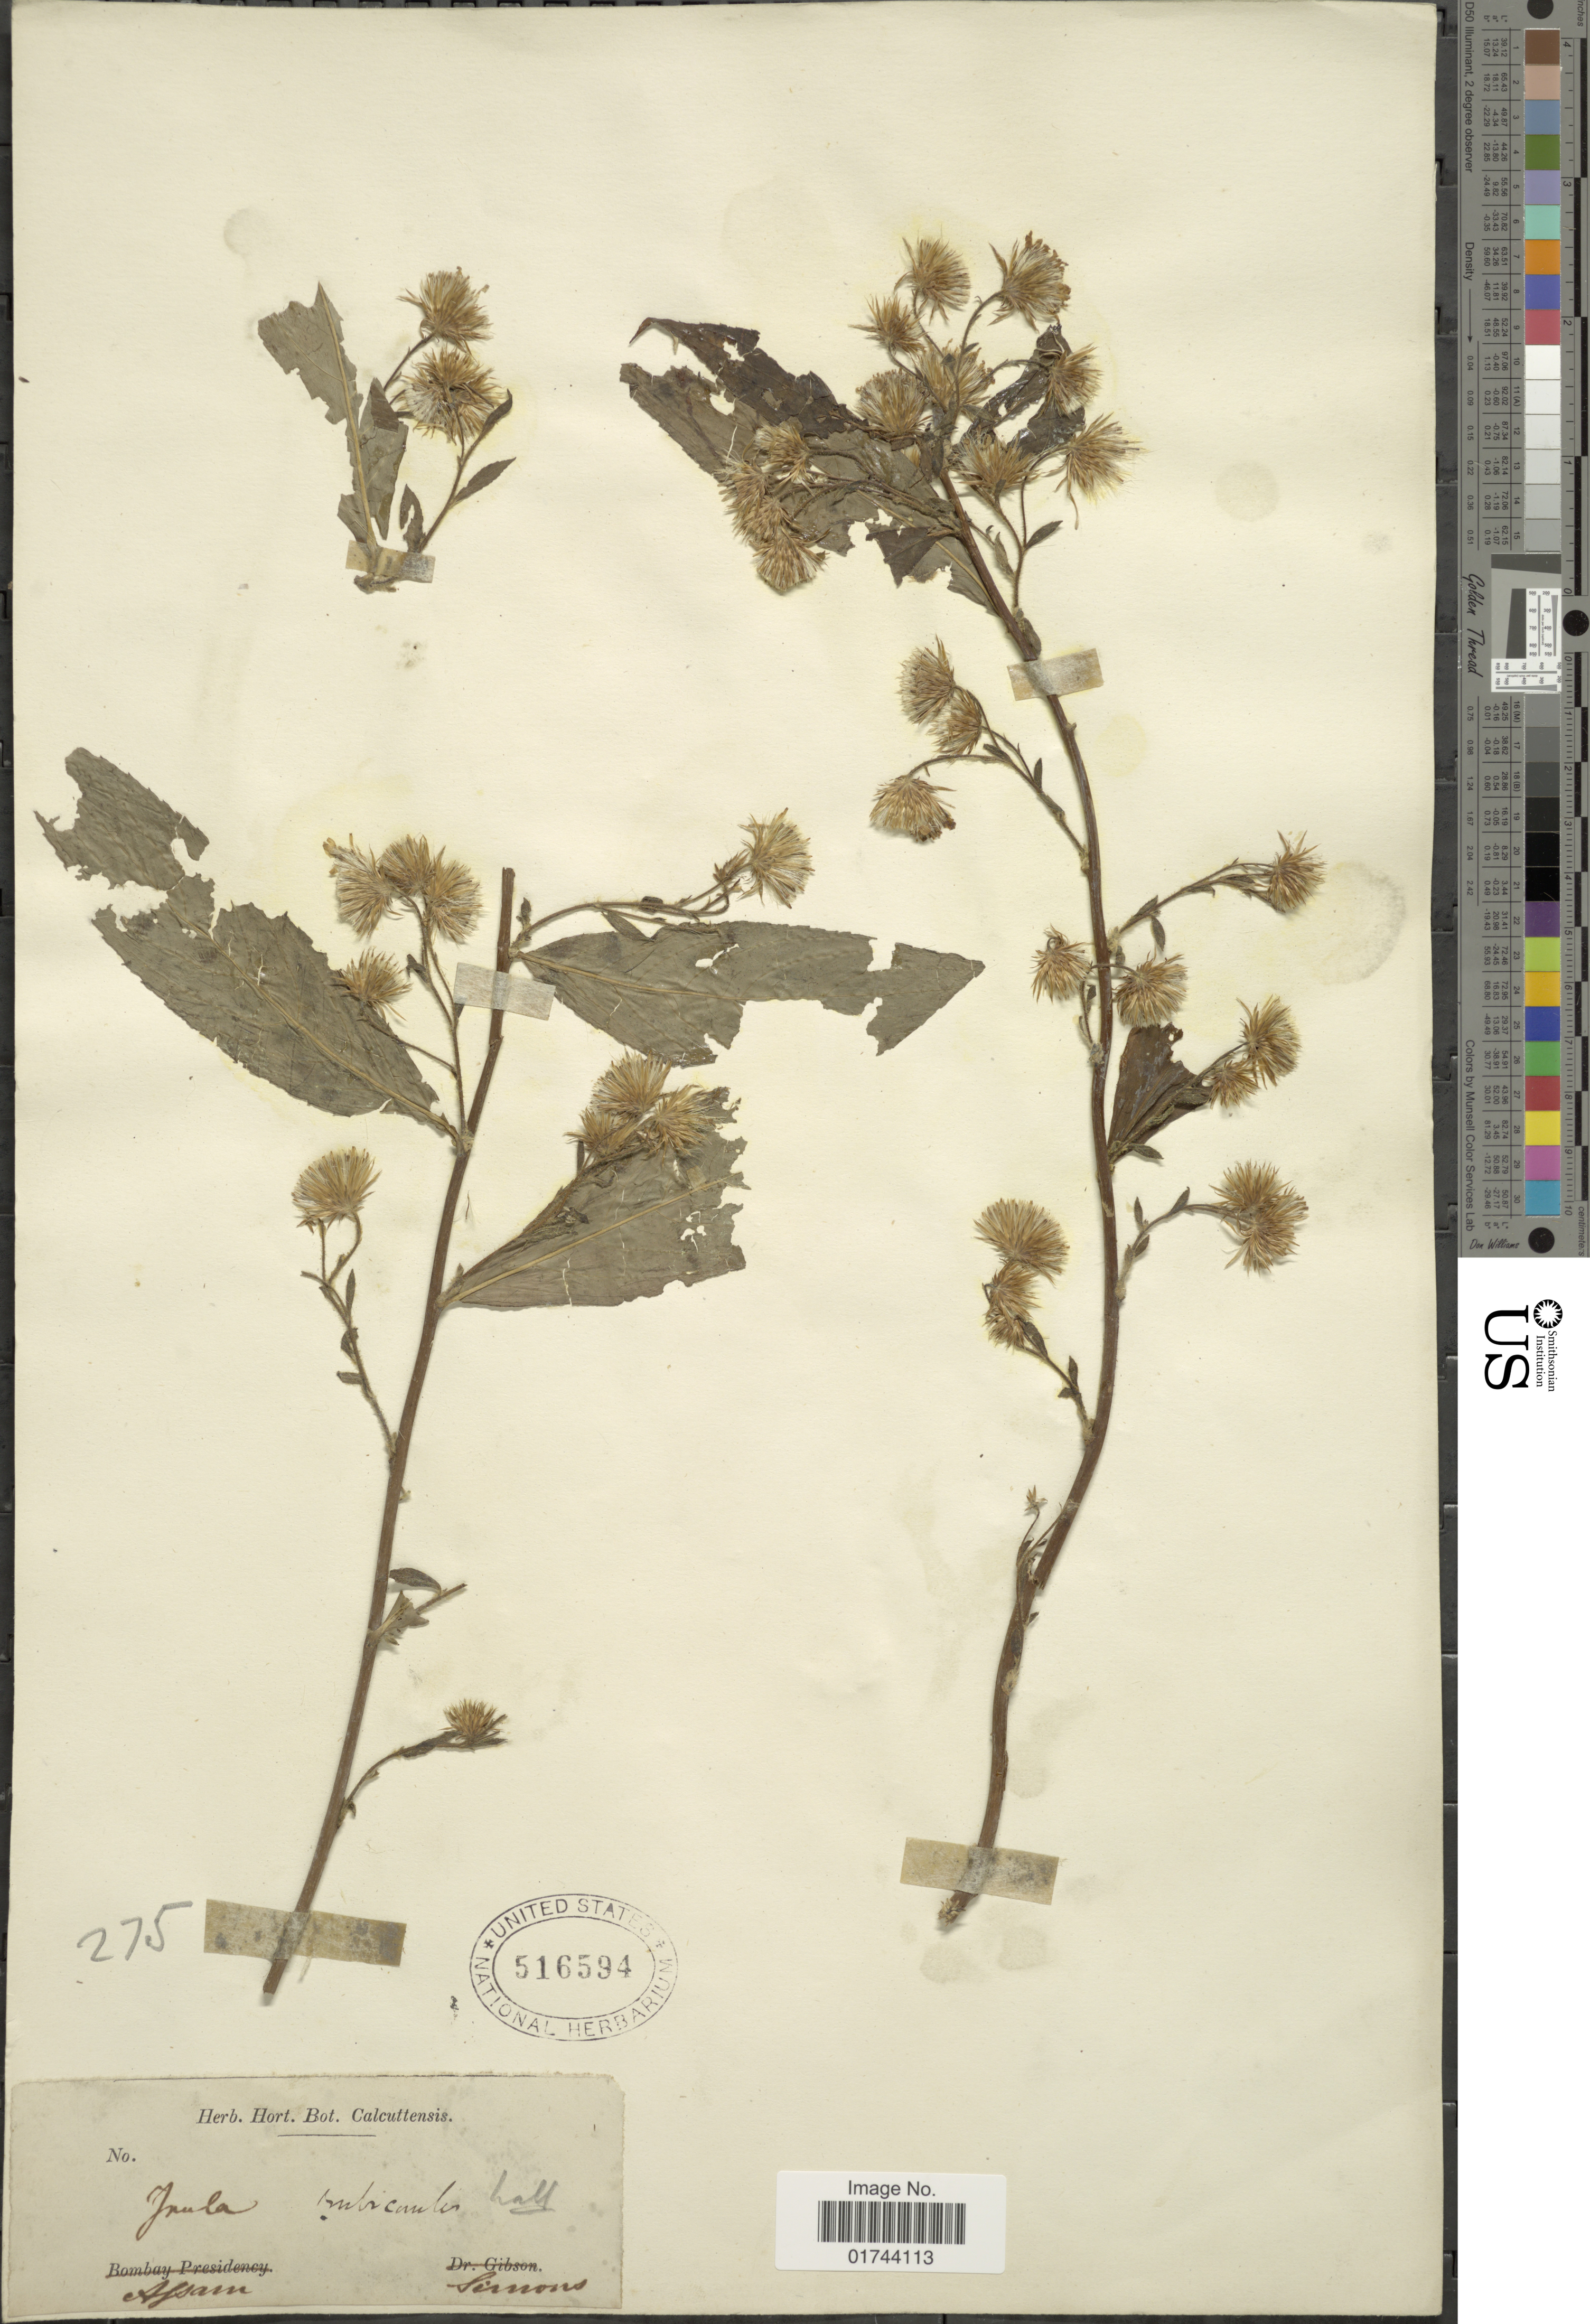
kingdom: Plantae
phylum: Tracheophyta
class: Magnoliopsida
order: Asterales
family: Asteraceae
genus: Inula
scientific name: Inula rubricaulis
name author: Benth. & Hook. f.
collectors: -. Simons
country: India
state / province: Assam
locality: Assam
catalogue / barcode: US 516594